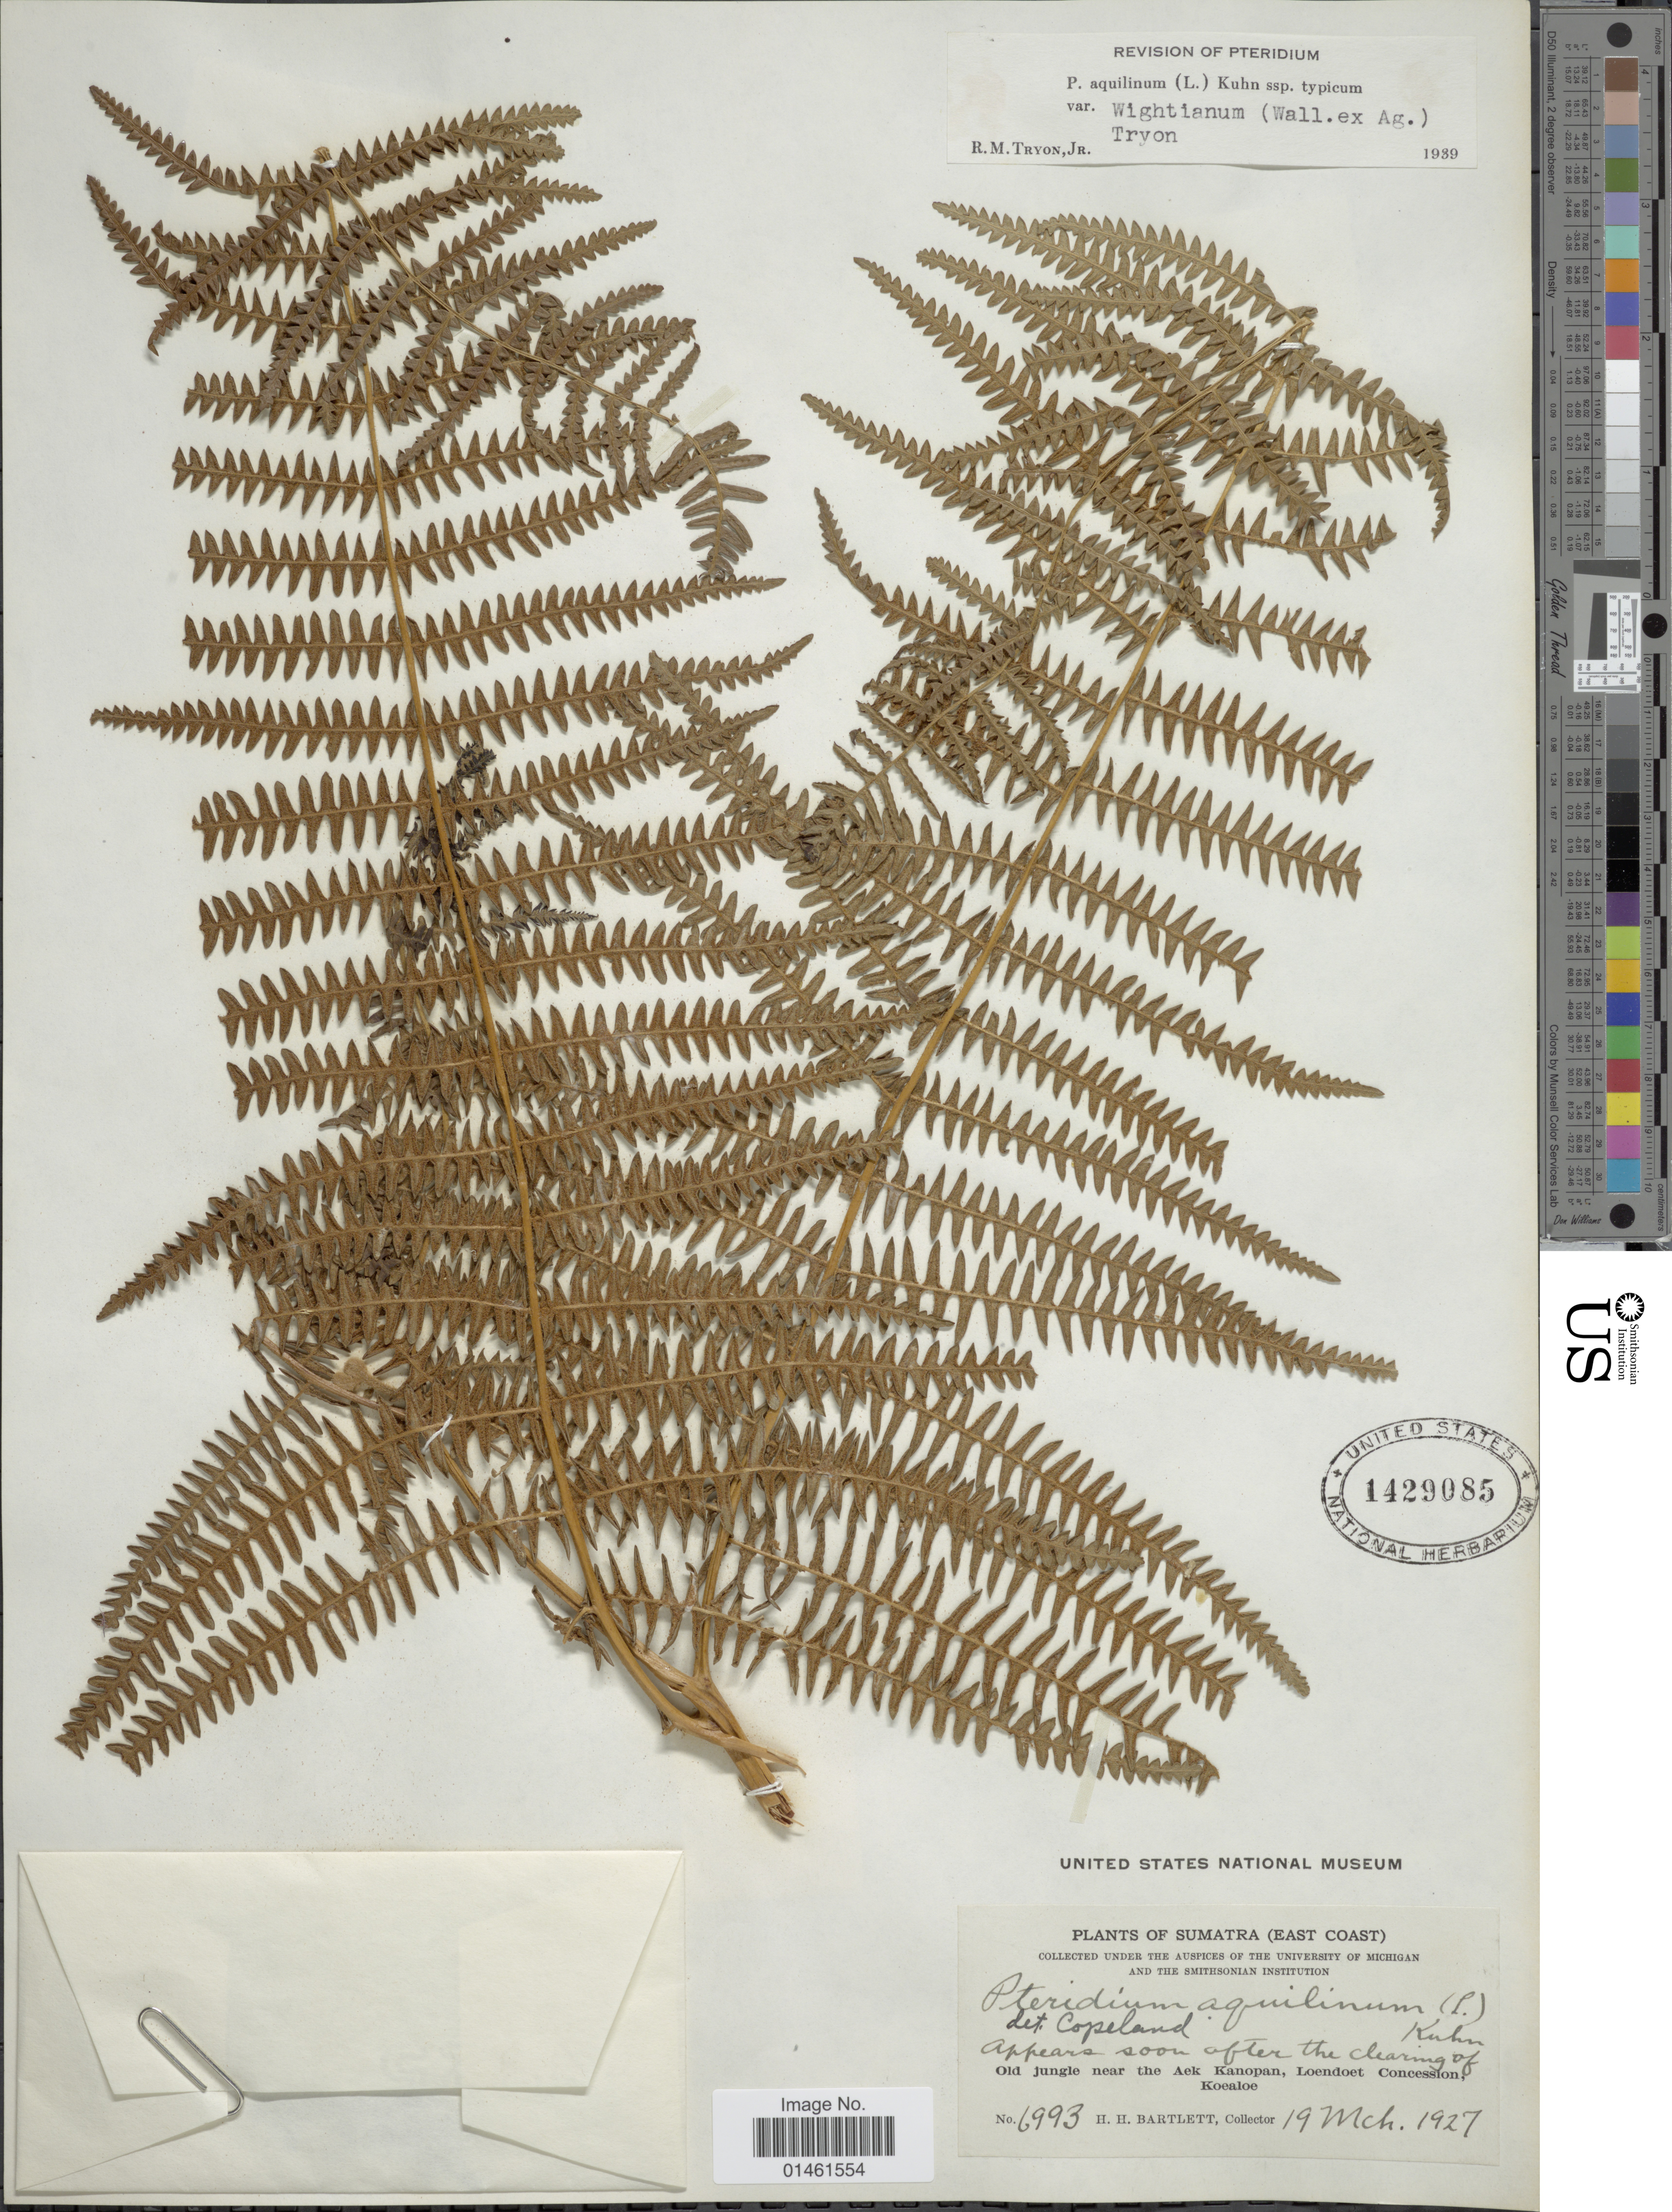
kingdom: Plantae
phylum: Tracheophyta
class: Polypodiopsida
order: Polypodiales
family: Dennstaedtiaceae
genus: Pteridium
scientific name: Pteridium aquilinum var. wightianum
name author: (J. Agardh) R.M. Tryon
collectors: H. H. Bartlett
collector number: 6993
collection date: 1927-03-19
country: Indonesia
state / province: Sumatra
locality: Sumatra(East Coast), old jungle near the Aek Kanopan, Loendoet Concession Koealoe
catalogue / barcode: US 1429085